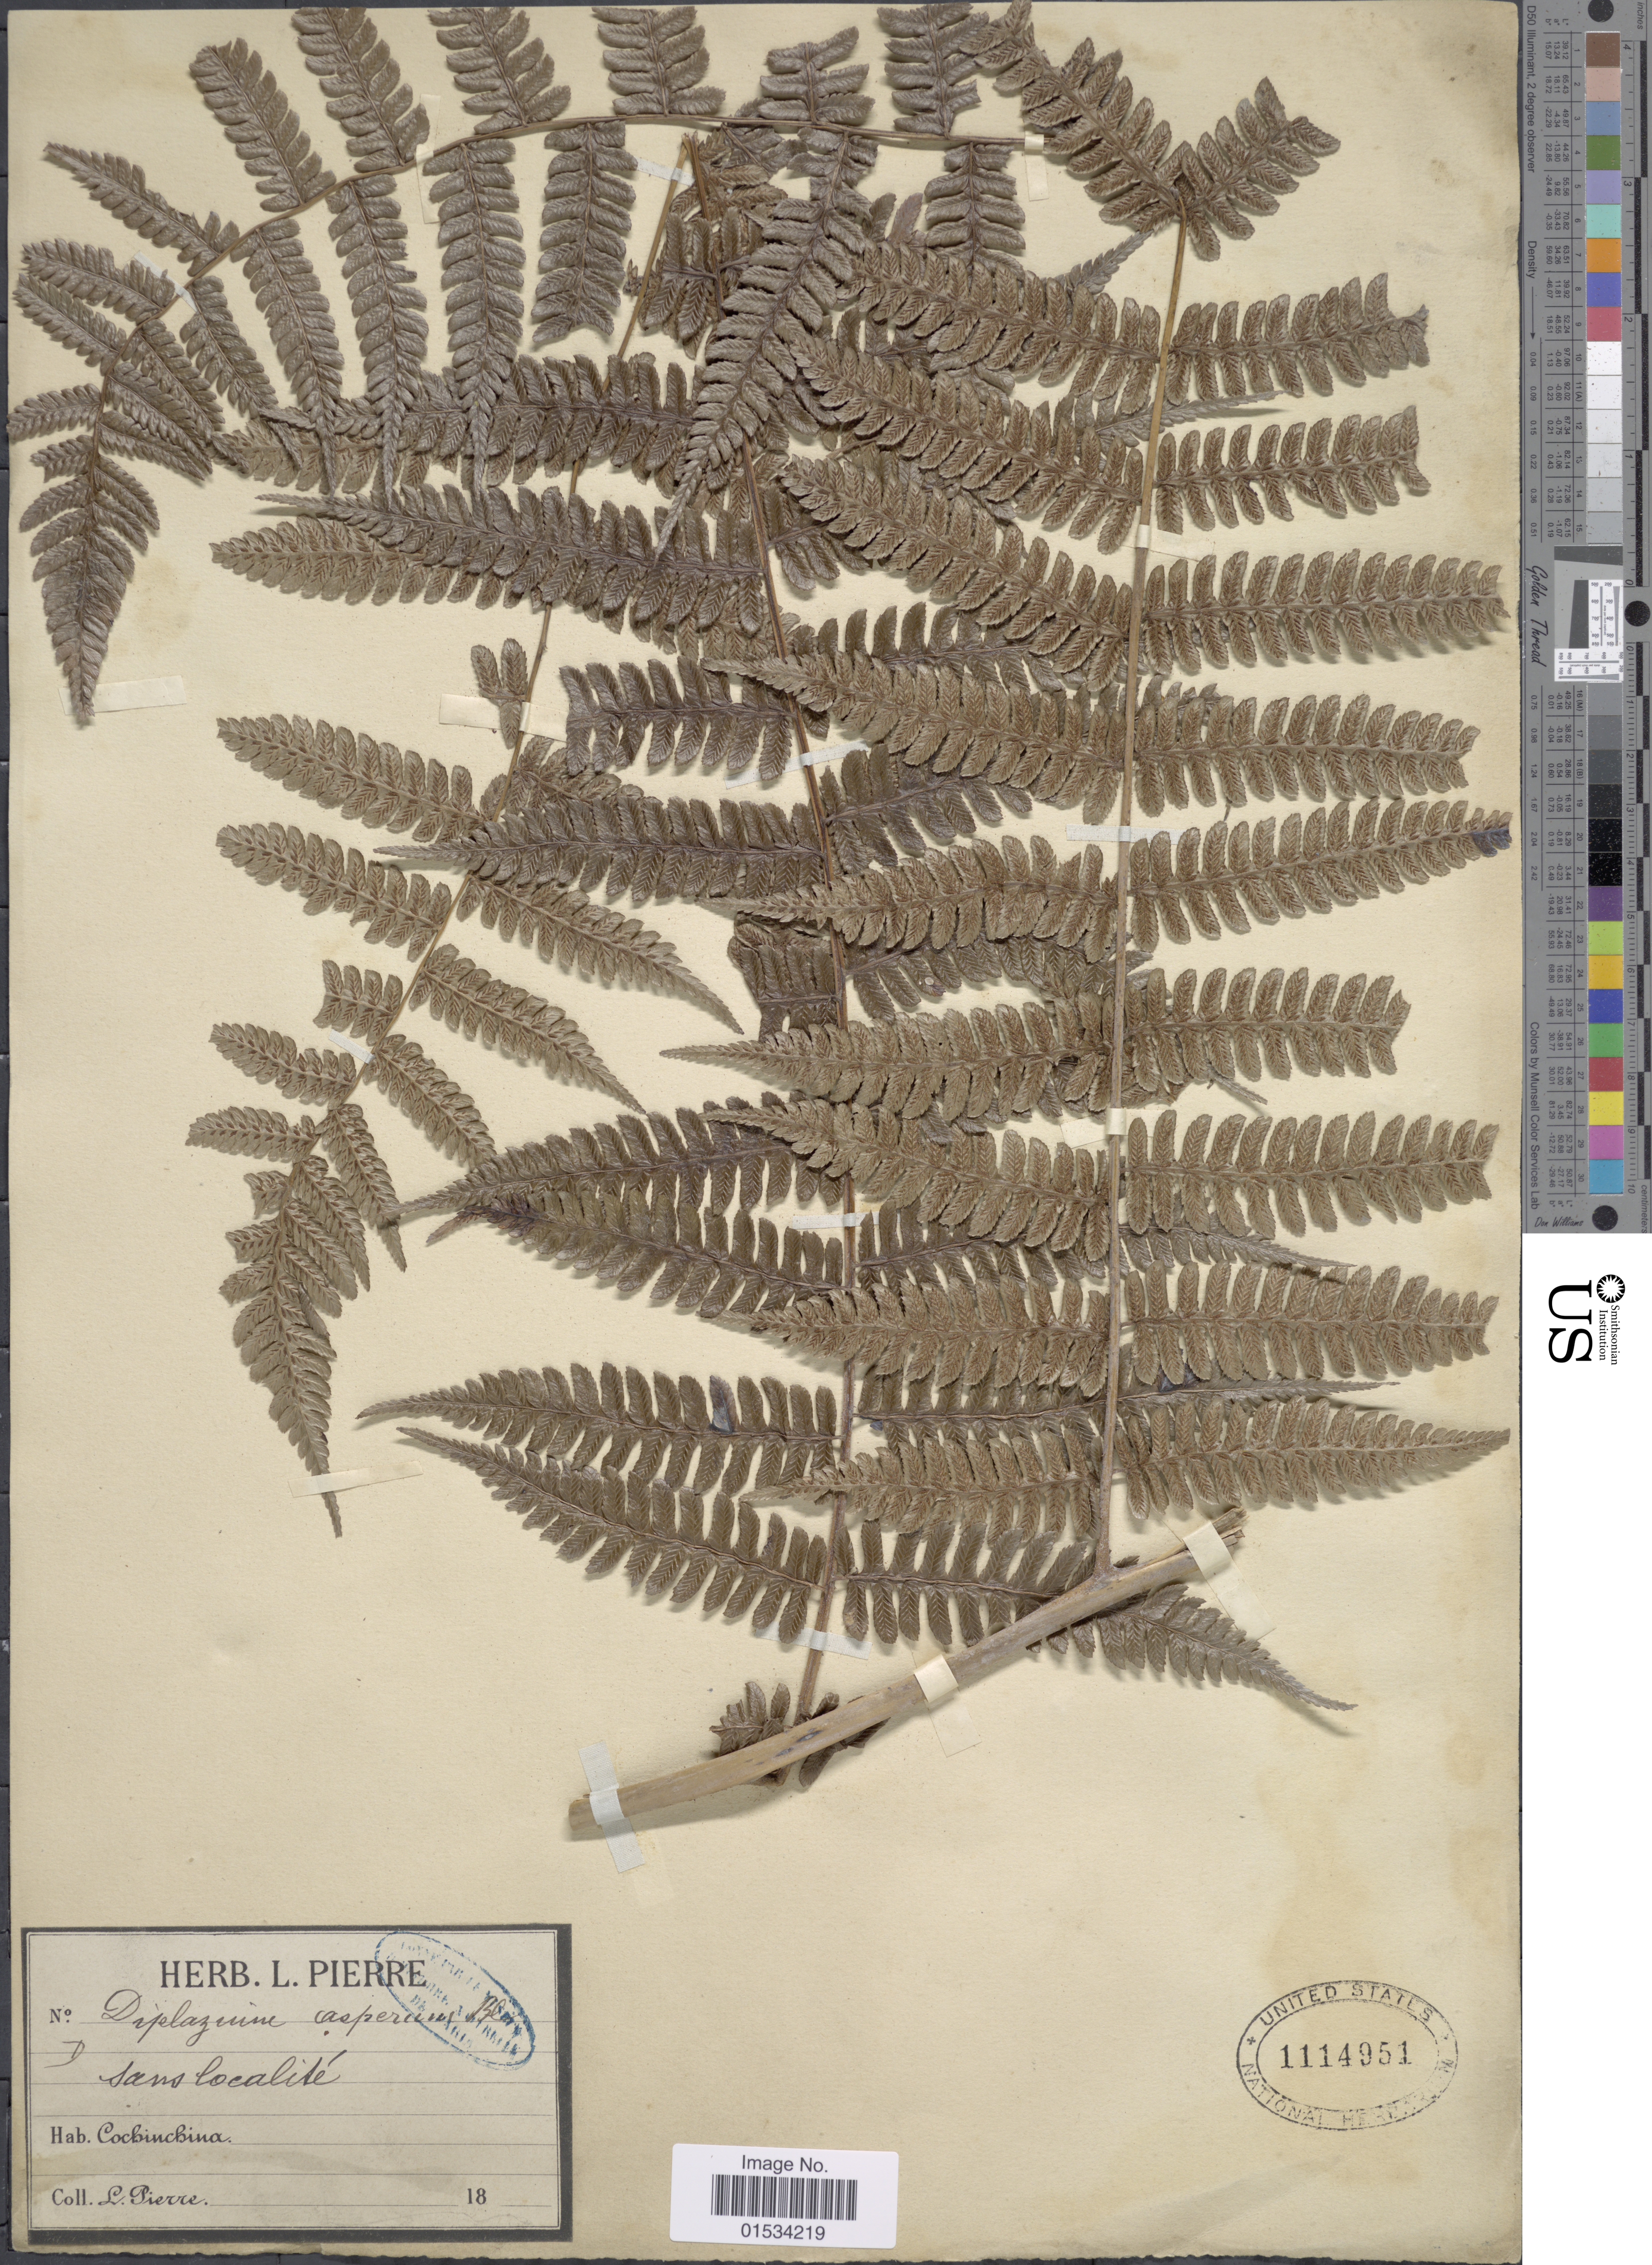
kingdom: Plantae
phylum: Tracheophyta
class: Polypodiopsida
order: Polypodiales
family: Athyriaceae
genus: Diplazium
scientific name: Diplazium polypodioides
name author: Blume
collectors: L. Pierre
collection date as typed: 18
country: Vietnam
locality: Cochinchina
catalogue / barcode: US 1114951